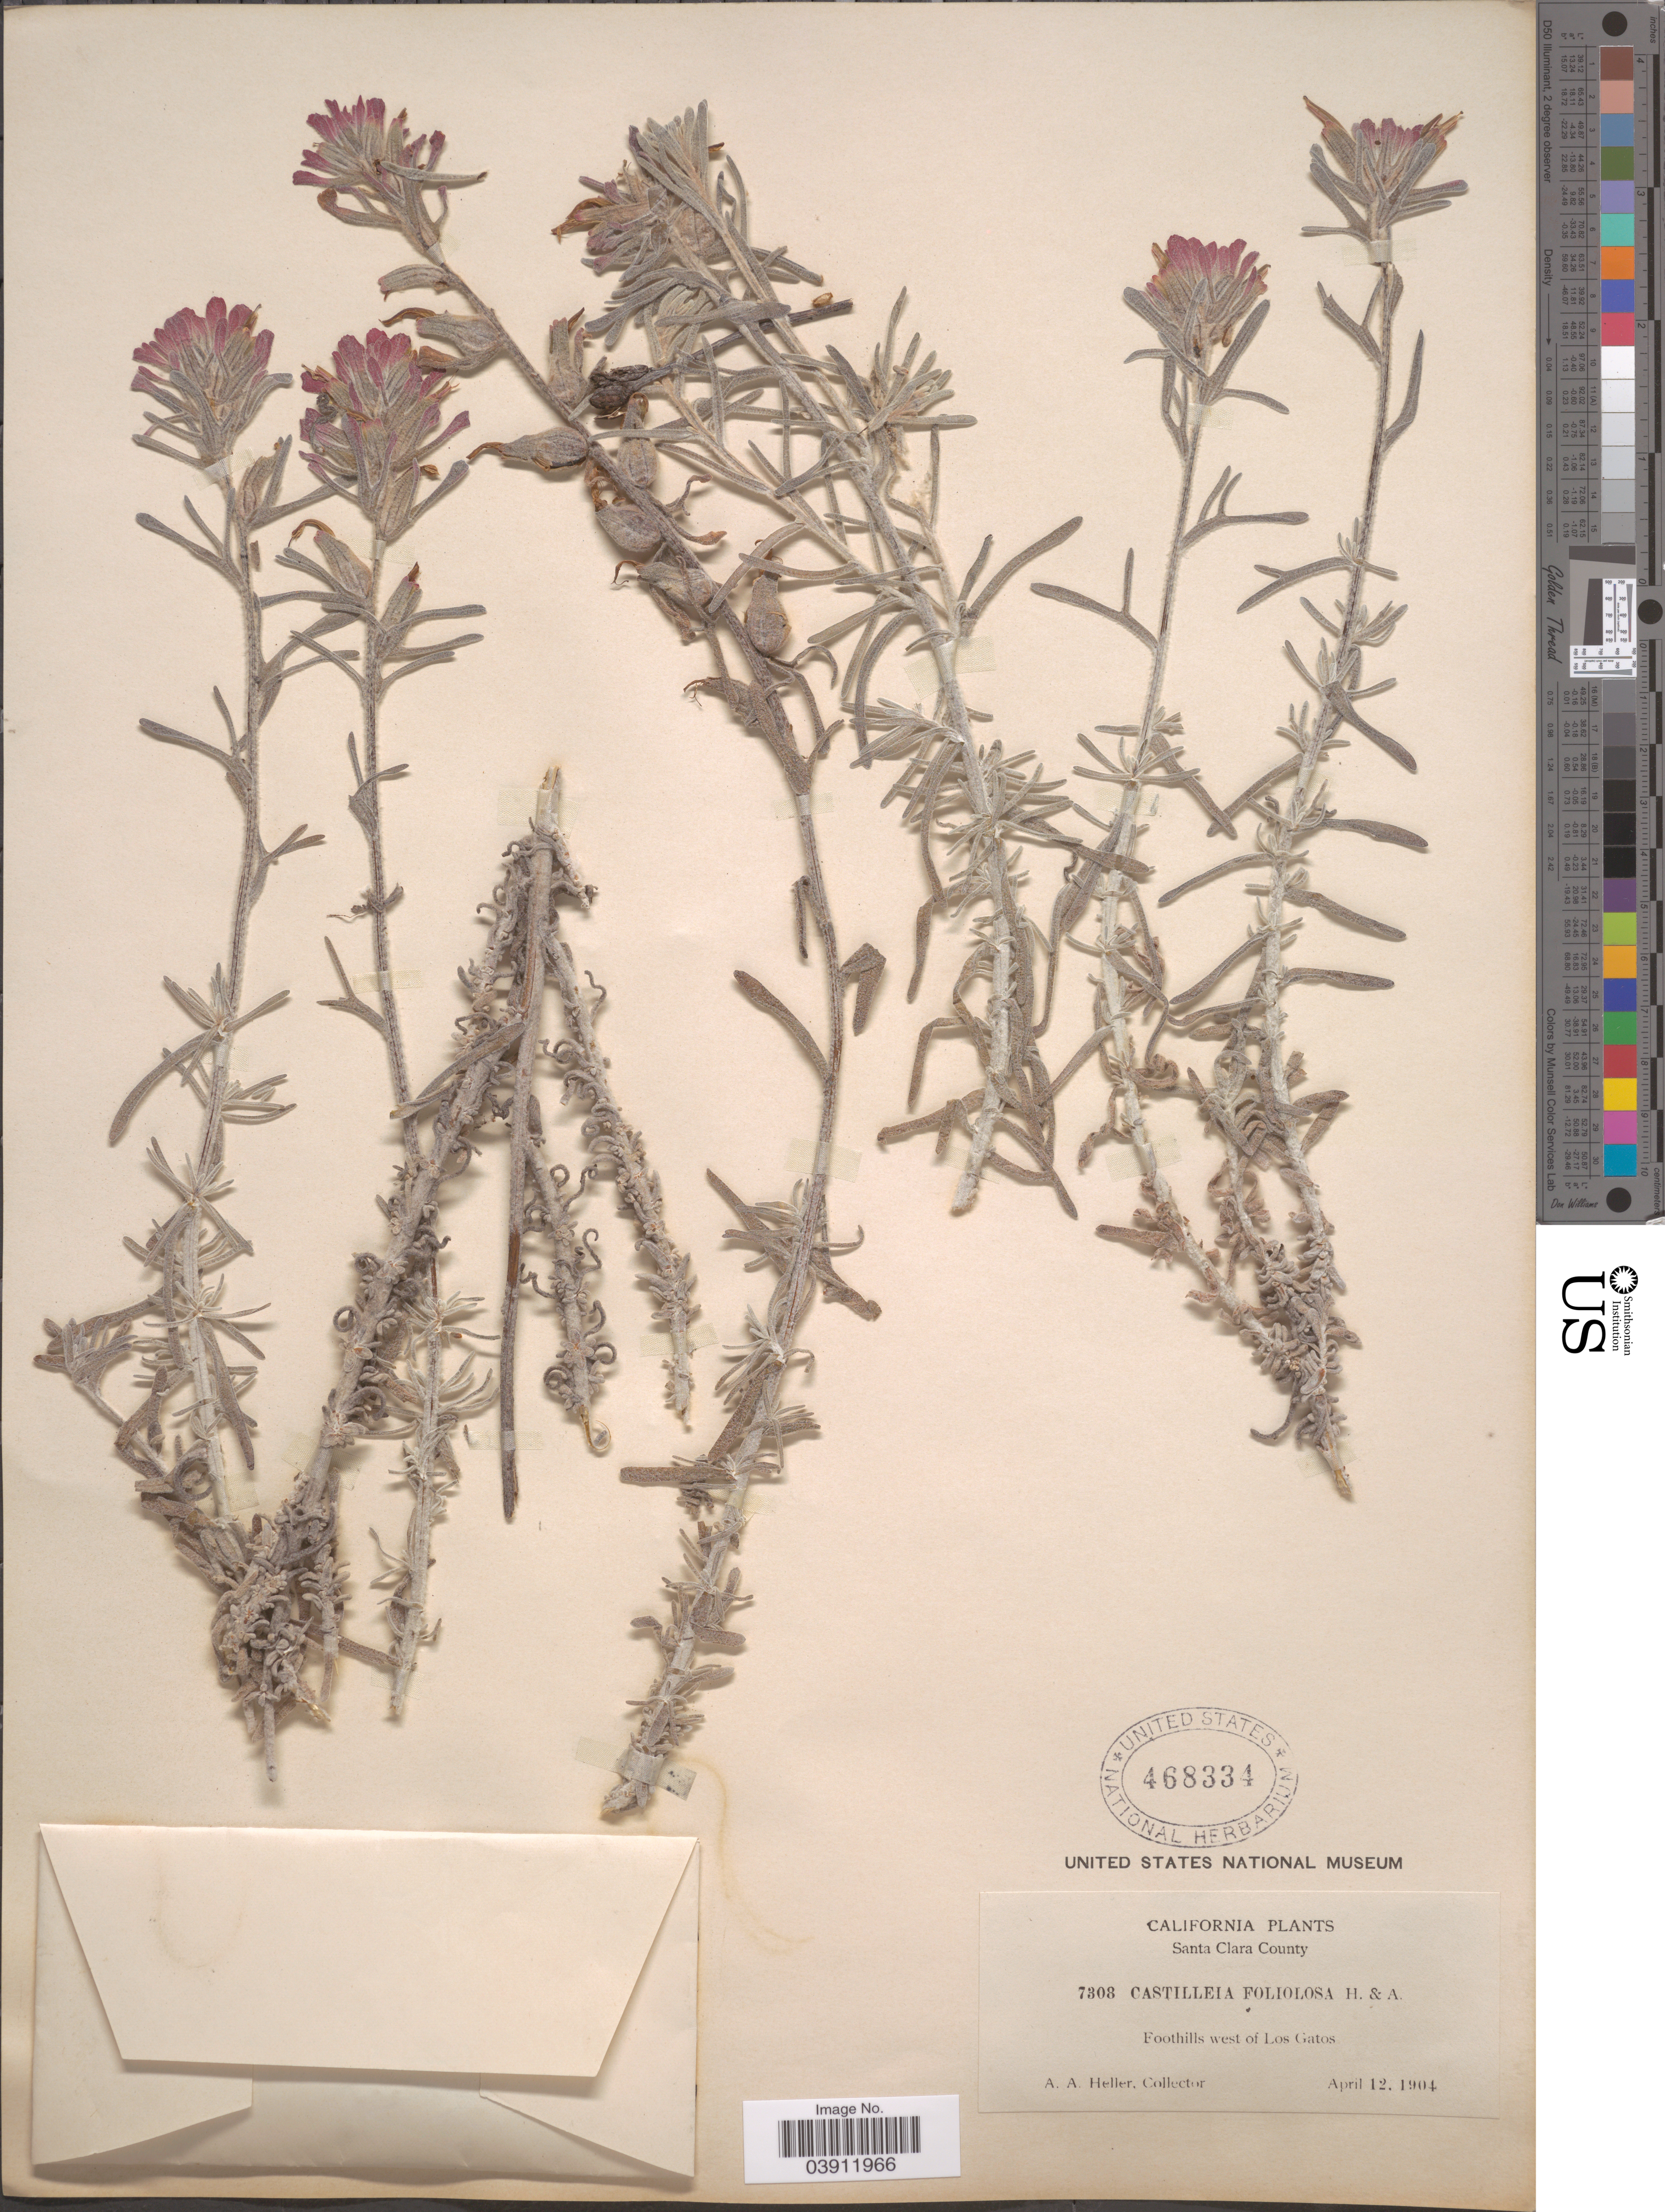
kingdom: Plantae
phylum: Tracheophyta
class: Magnoliopsida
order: Lamiales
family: Orobanchaceae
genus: Castilleja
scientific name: Castilleja foliolosa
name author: Hook. f.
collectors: A. A. Heller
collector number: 7308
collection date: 1904-04-12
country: United States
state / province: California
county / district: Santa Clara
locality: Santa Clara County. Foothills west of Los Gatos.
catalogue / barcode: US 468334